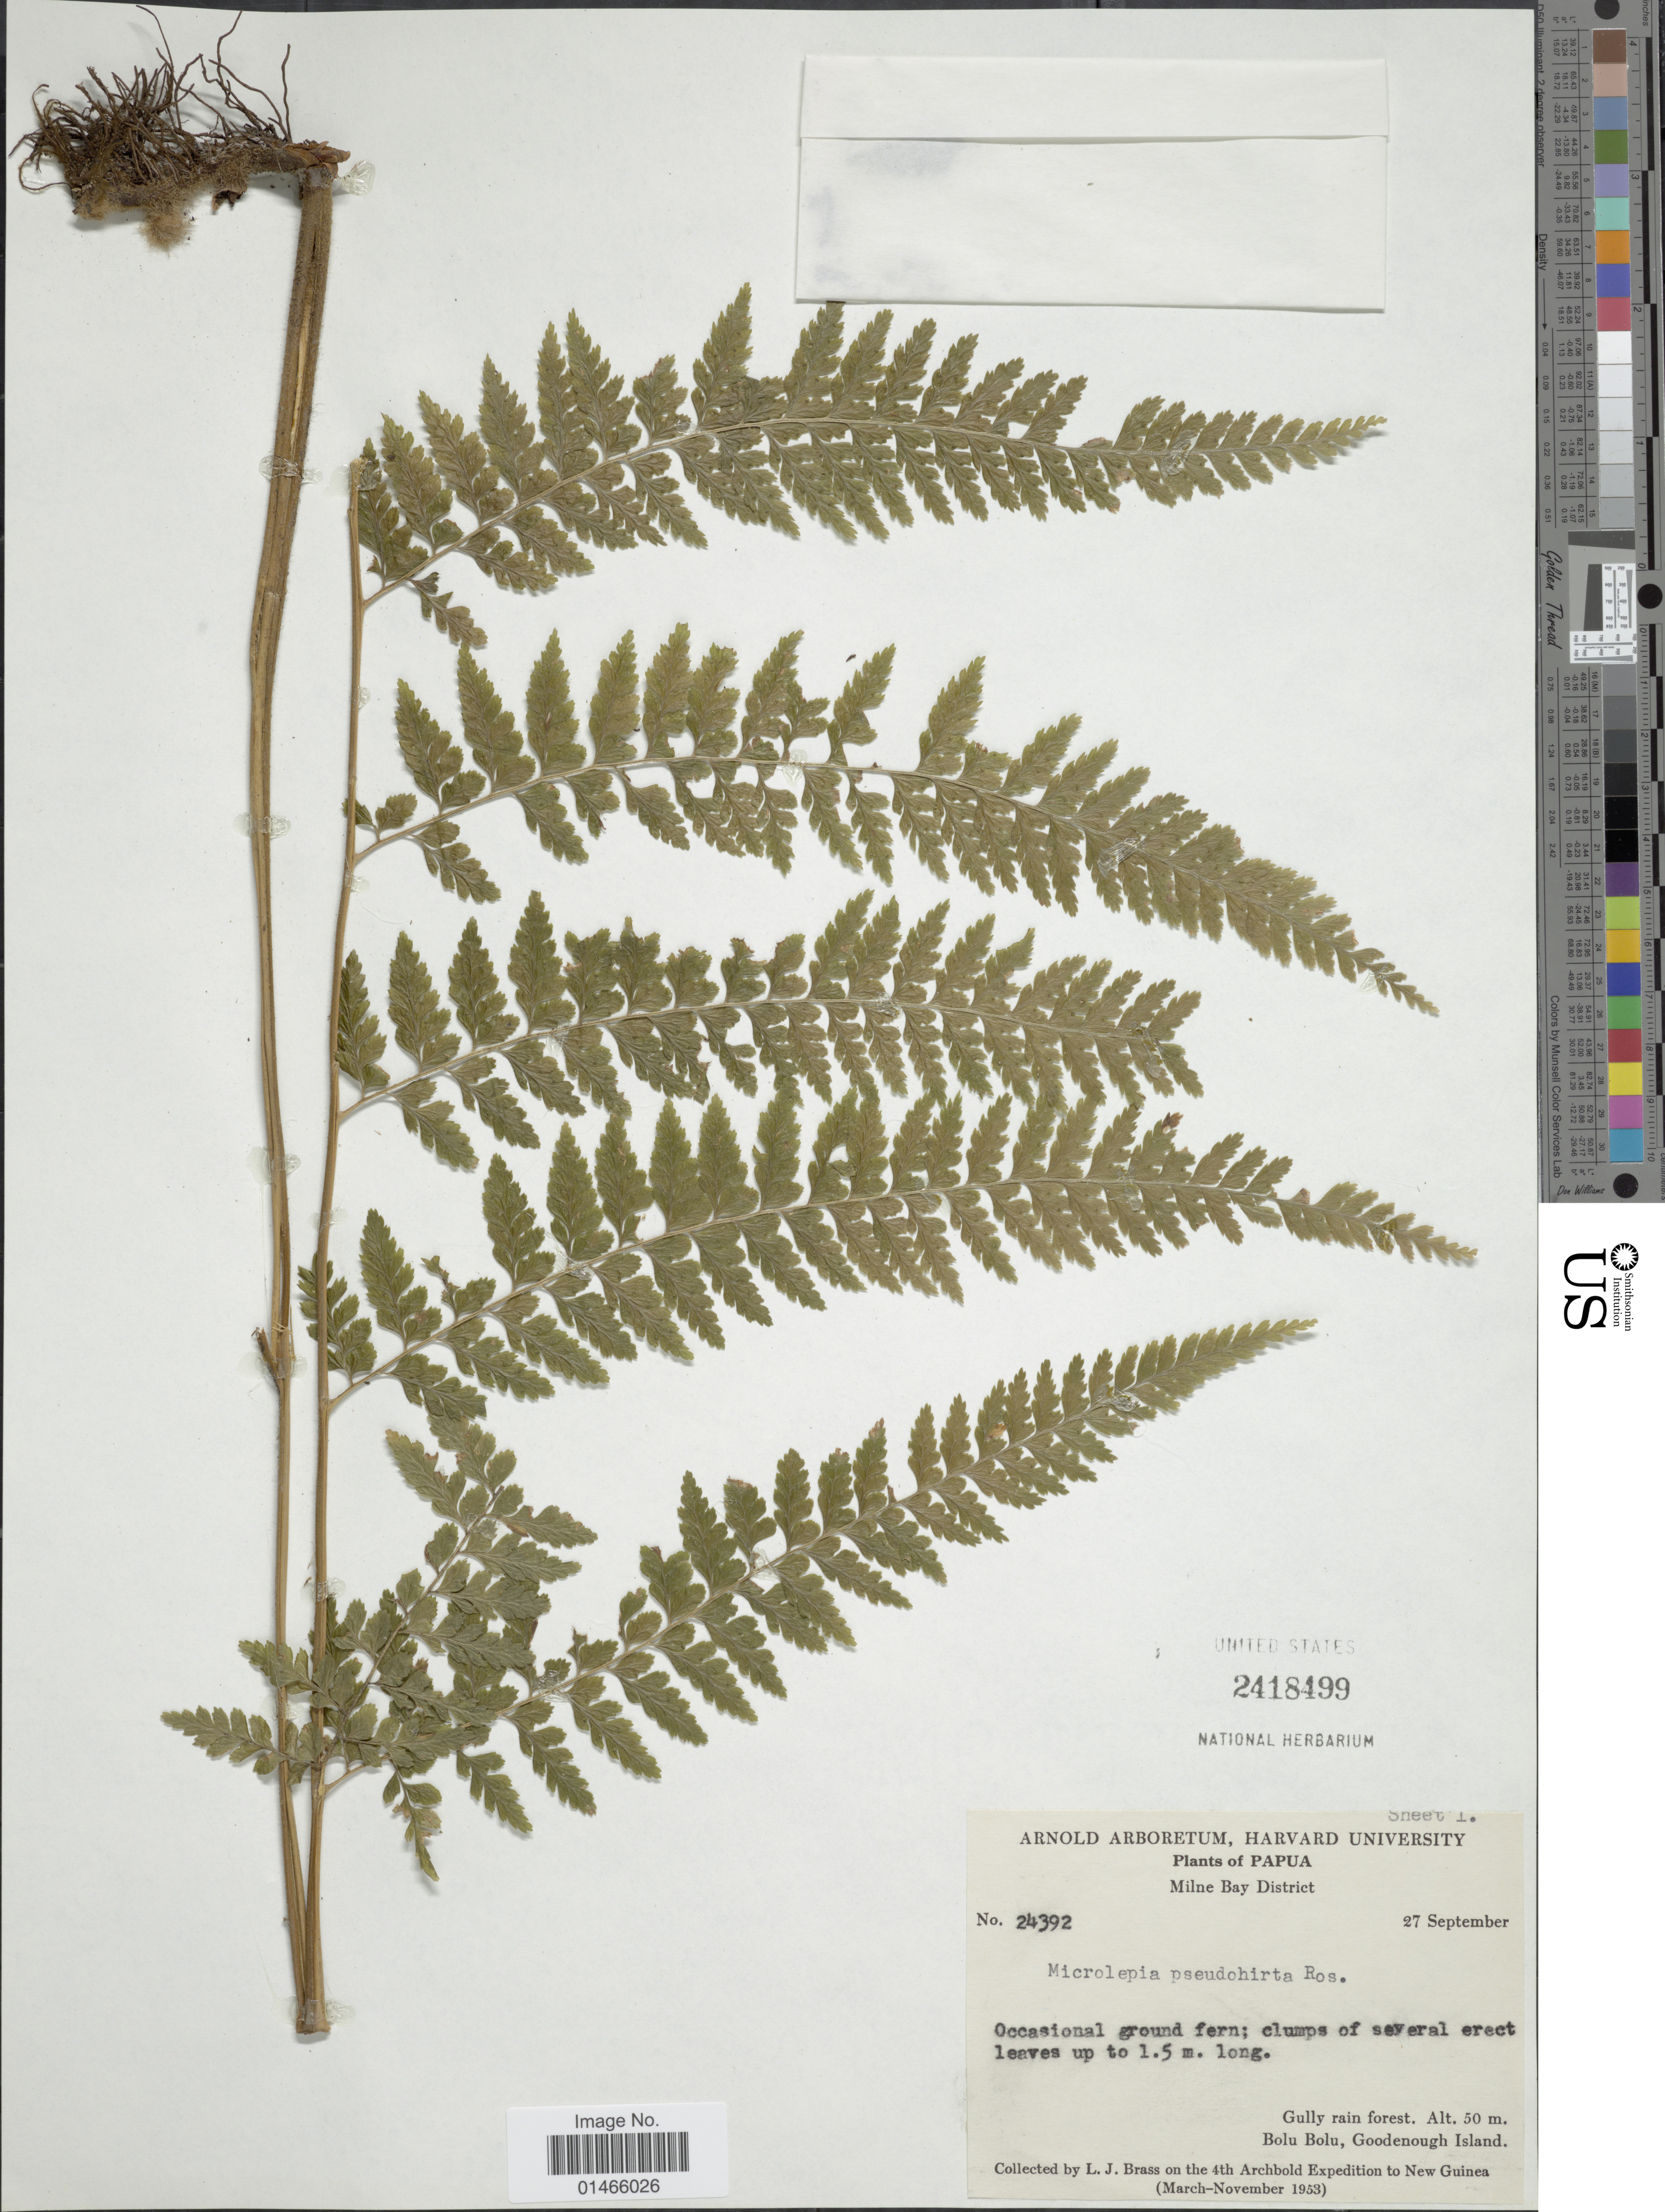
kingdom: Plantae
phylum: Tracheophyta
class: Polypodiopsida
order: Polypodiales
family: Dennstaedtiaceae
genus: Microlepia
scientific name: Microlepia pseudohirta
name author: Rosenst.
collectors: L. J. Brass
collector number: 24392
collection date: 1953-09-27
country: Papua New Guinea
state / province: Milne Bay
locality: Gully rain forest, Bolu Bolu, Goodenough Island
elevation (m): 50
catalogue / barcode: US 2418499